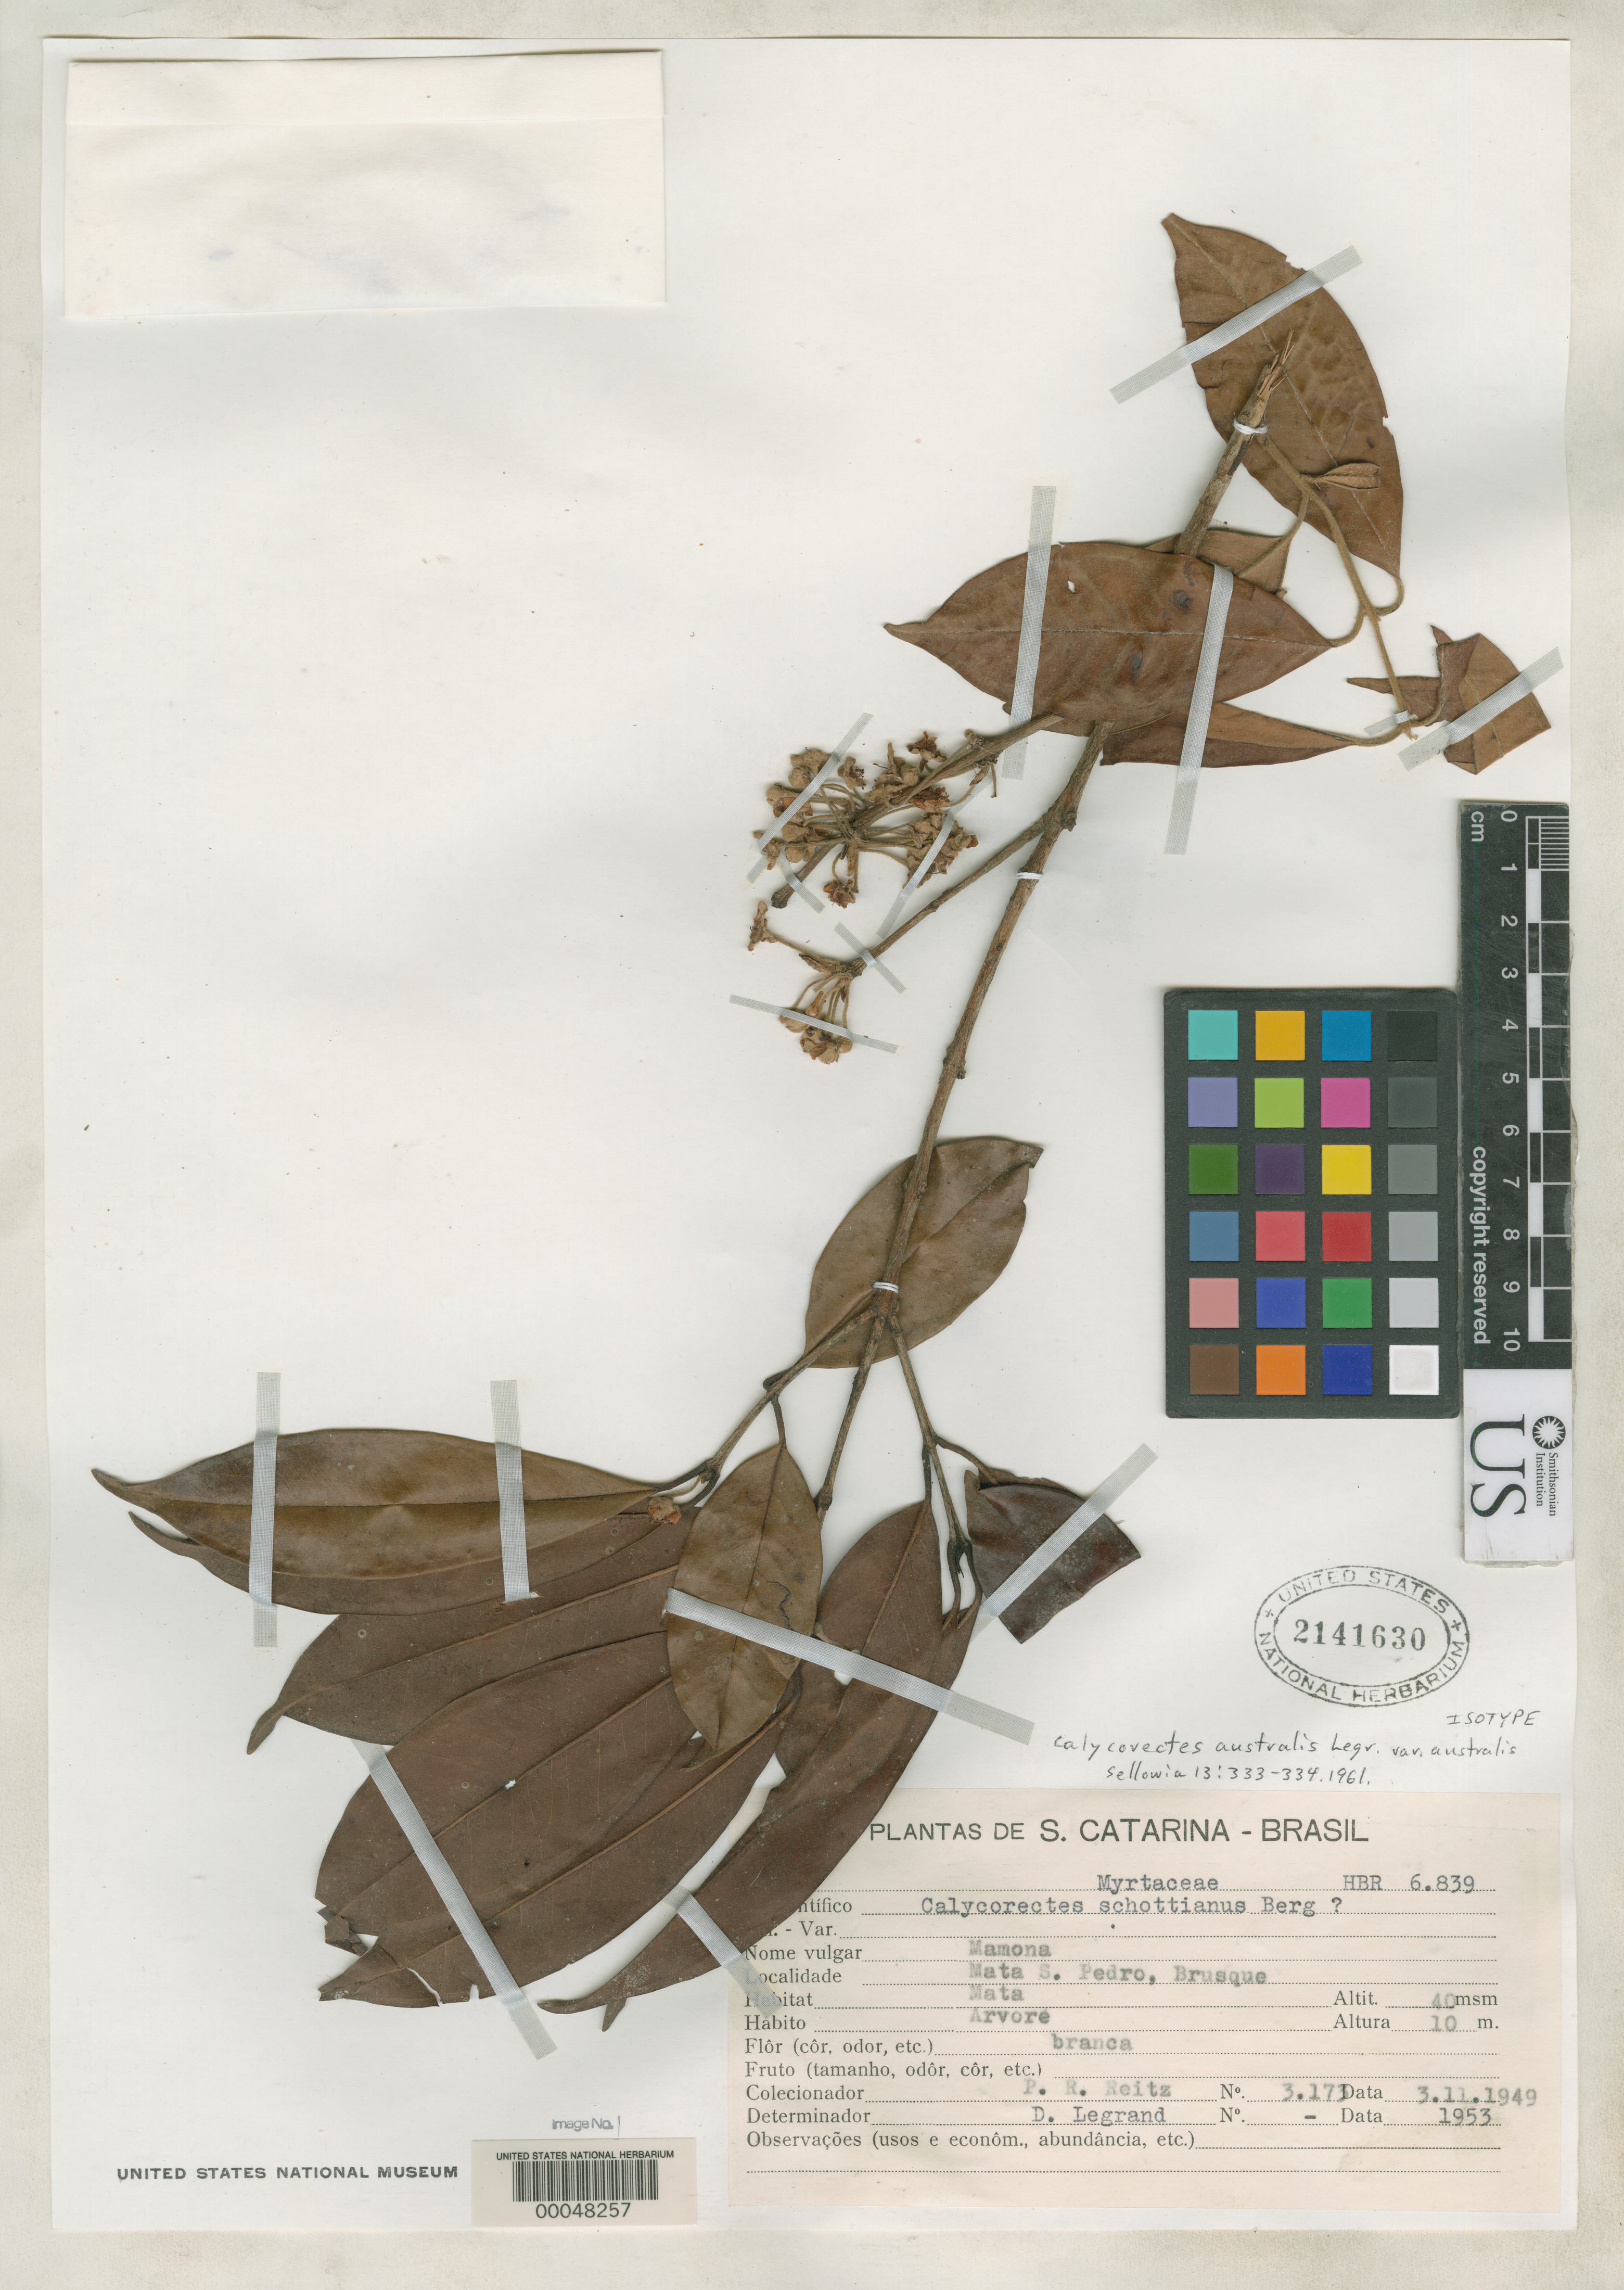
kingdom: Plantae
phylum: Tracheophyta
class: Magnoliopsida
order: Myrtales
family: Myrtaceae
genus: Calycorectes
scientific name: Calycorectes australis var. australis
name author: D. Legrand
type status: Isotype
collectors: R. Reitz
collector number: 3173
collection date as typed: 03 Nov 1939 or 11 Mar 1939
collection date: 1939-03-11 or 1939-11-03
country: Brazil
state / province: Santa Catarina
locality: Mata S. Pedro.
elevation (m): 40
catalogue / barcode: US 2141630